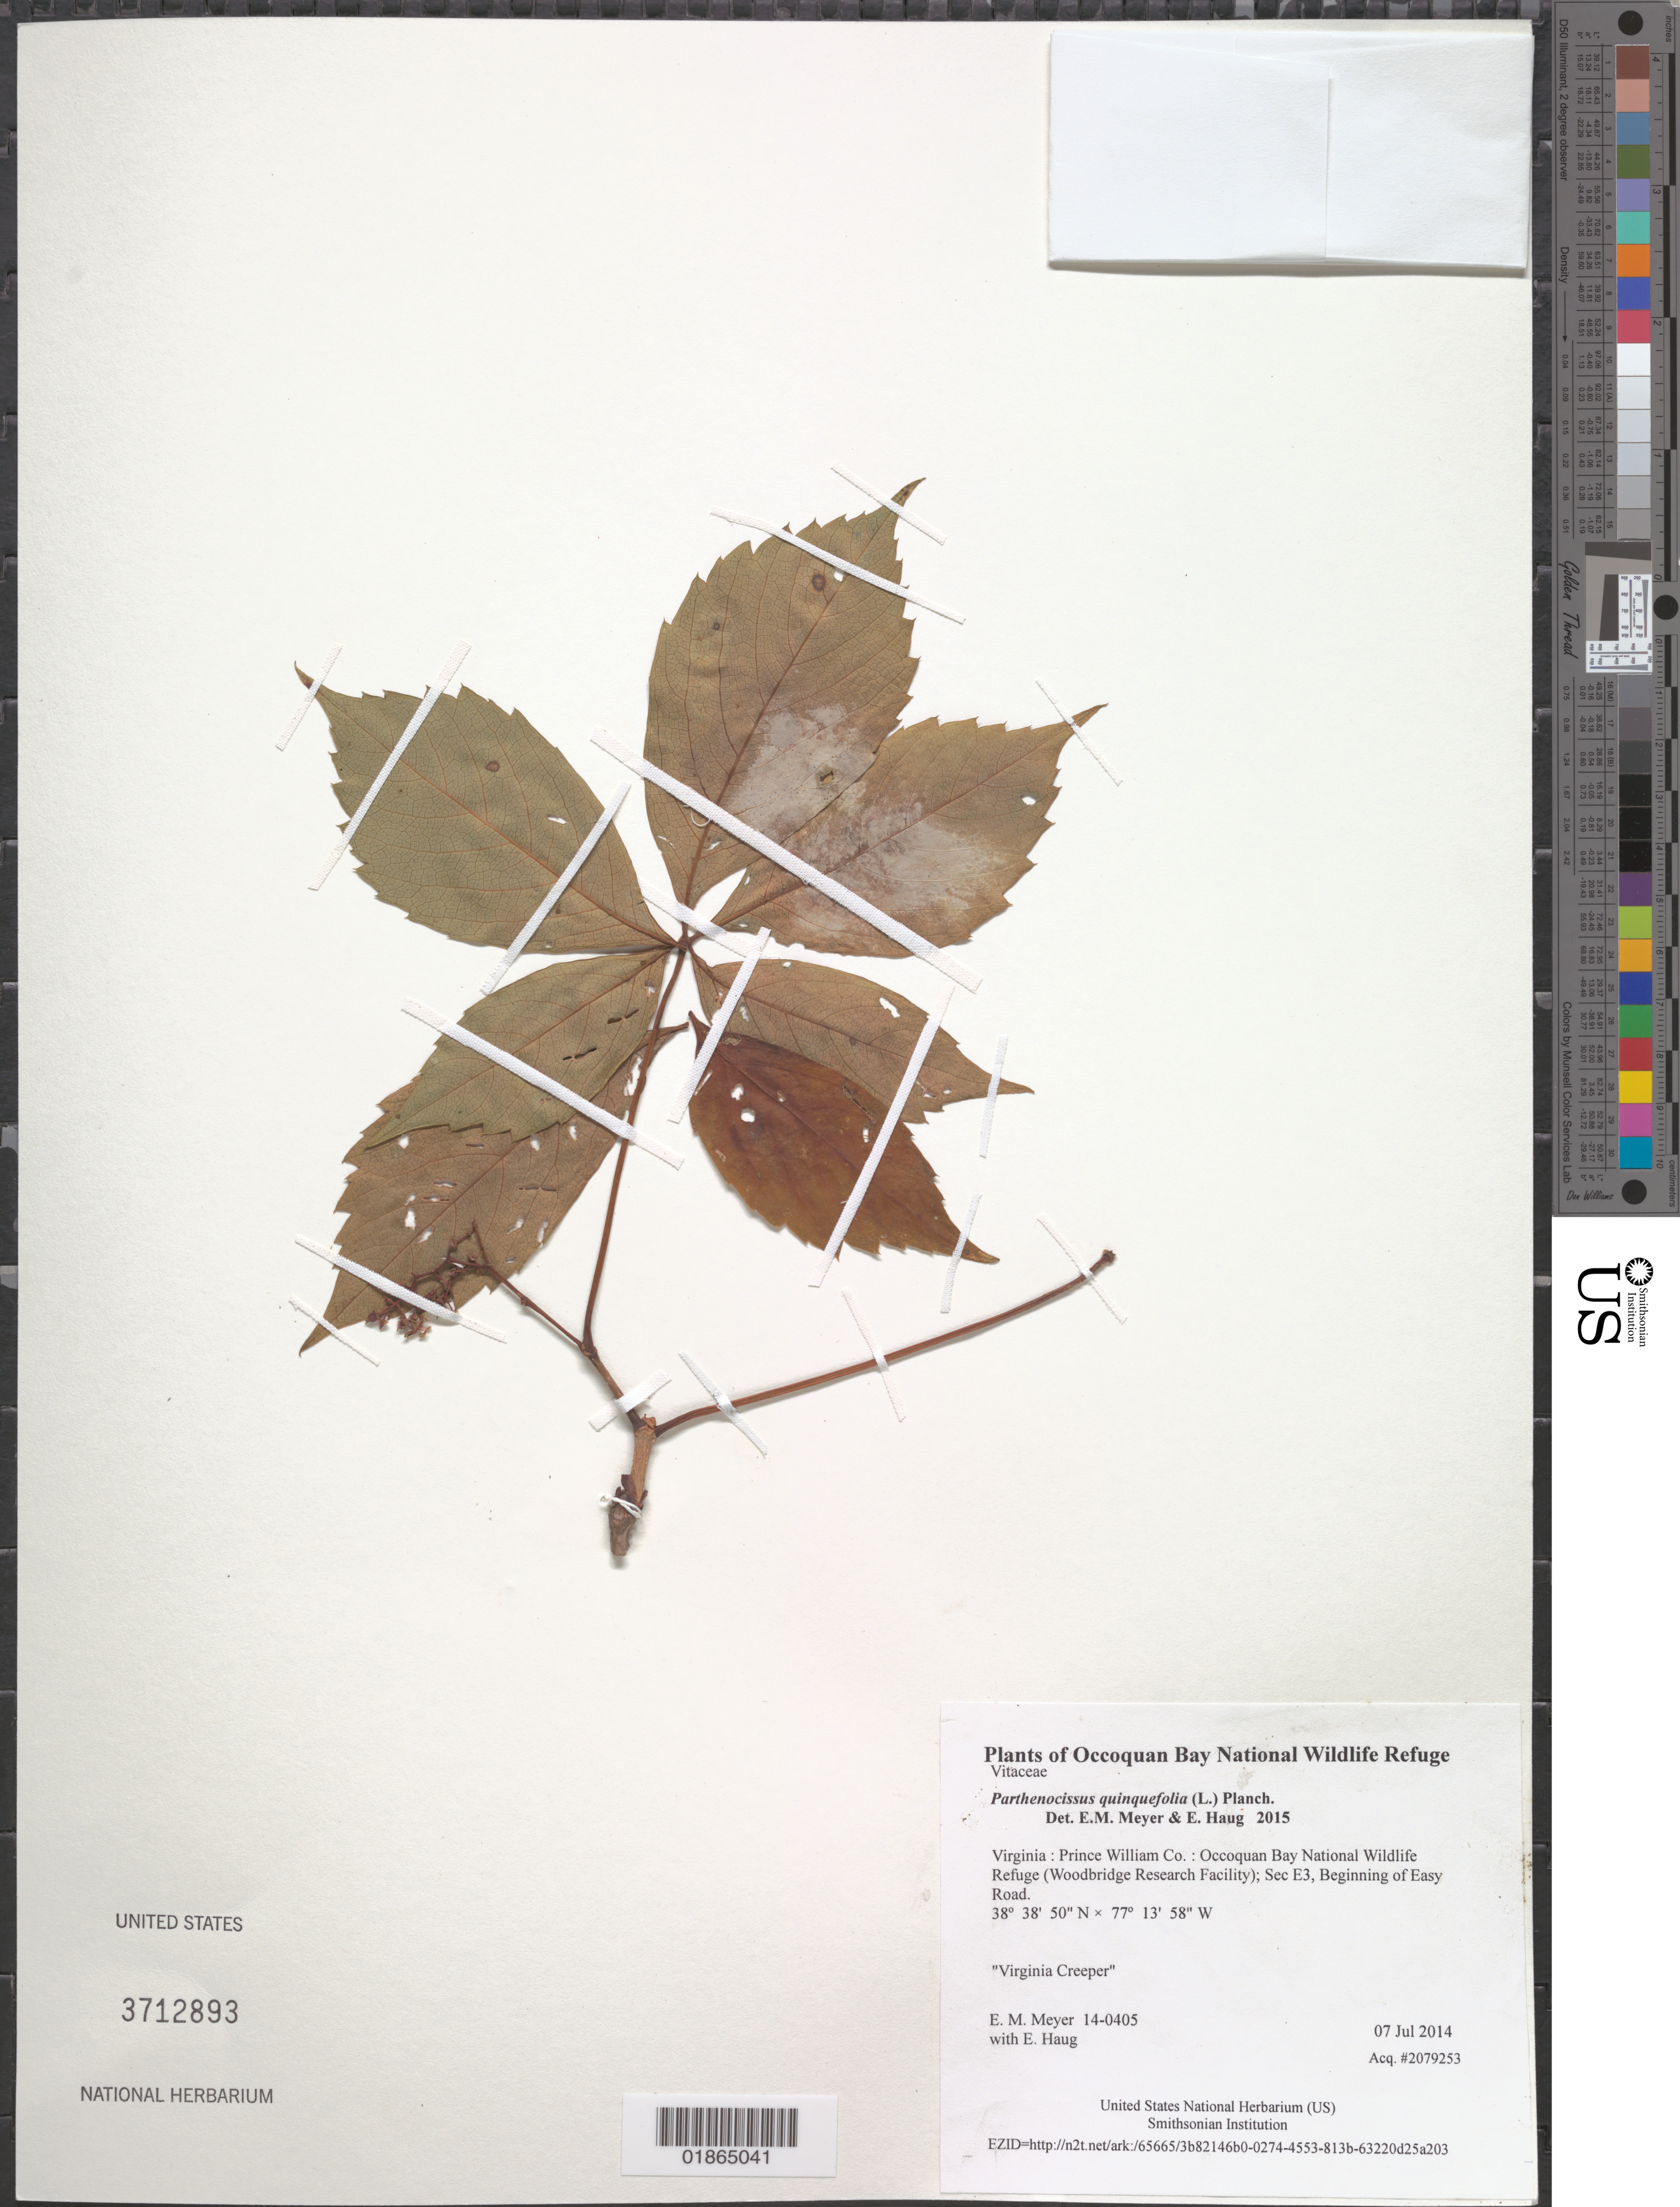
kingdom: Plantae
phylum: Tracheophyta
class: Magnoliopsida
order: Vitales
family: Vitaceae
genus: Parthenocissus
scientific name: Parthenocissus quinquefolia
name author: (L.) Planch.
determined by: Meyer, E. M.; Haug, E.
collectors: E. M. Meyer & E. Haug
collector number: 14-0405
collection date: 2014-07-07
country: United States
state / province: Virginia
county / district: Prince William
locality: Occoquan Bay National Wildlife Refuge (Woodbridge Research Facility); Sec E3, Beginning of Easy Road.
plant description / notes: Virginia Creeper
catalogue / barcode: US 3712893